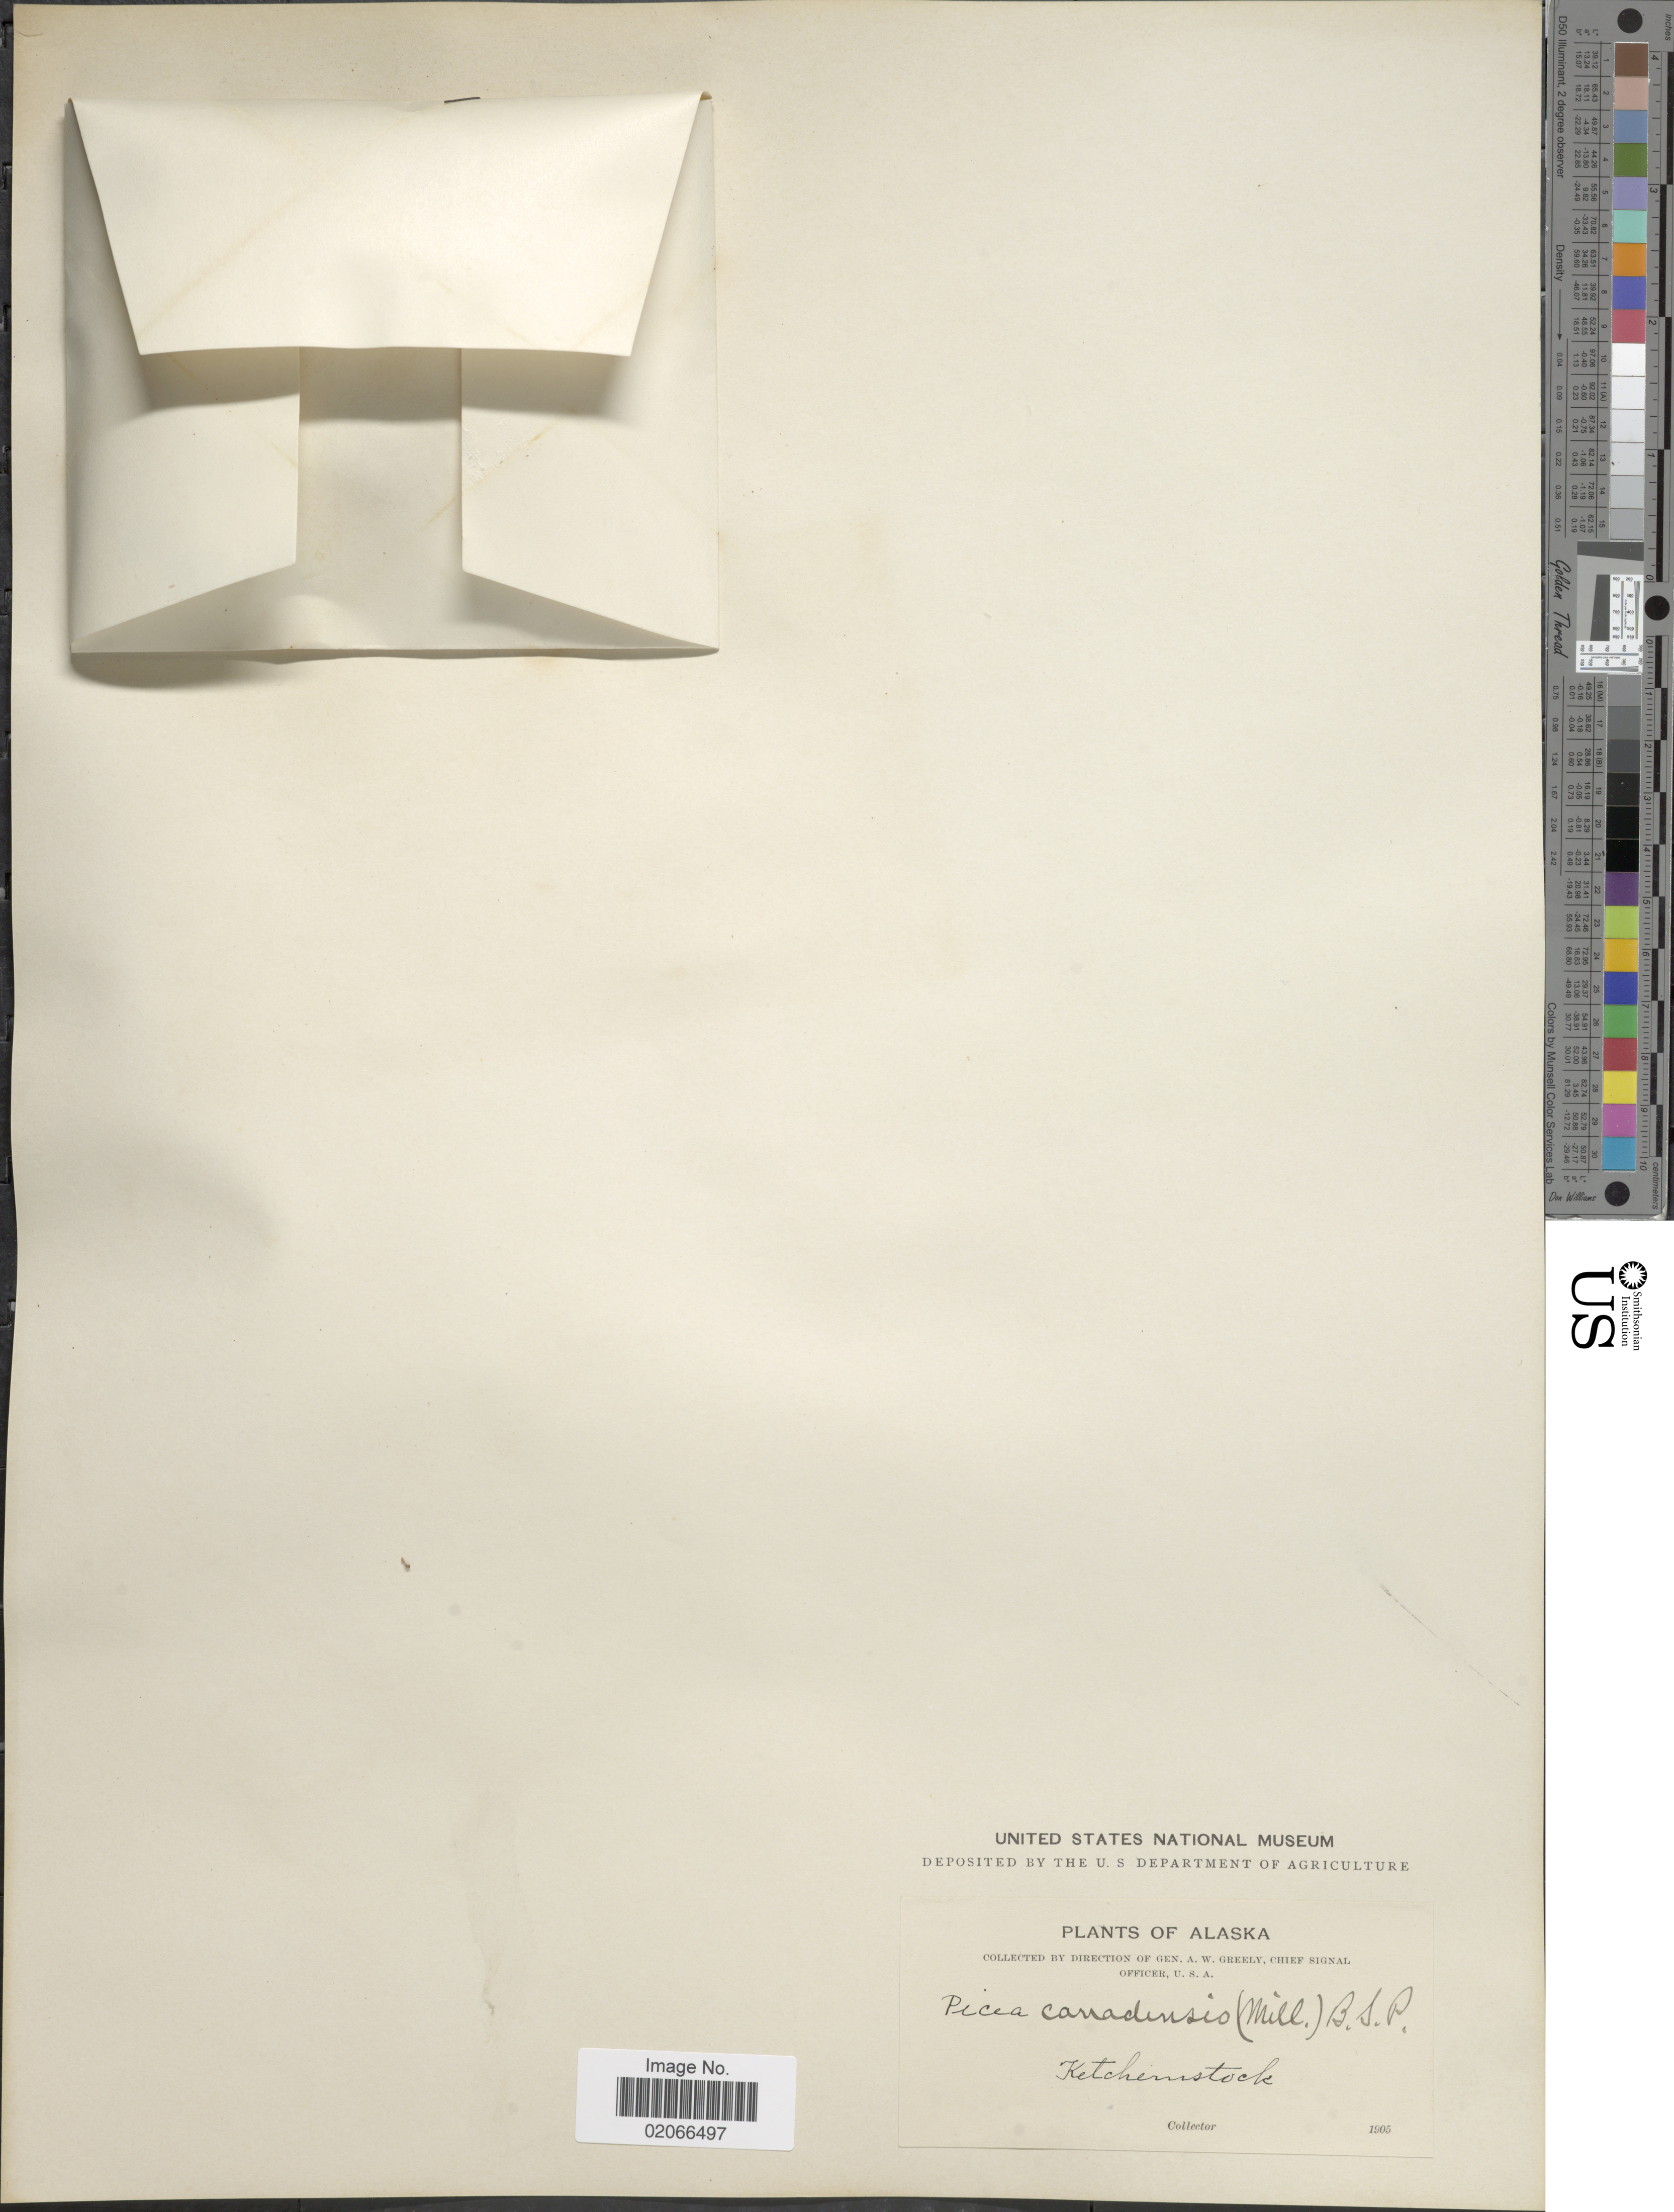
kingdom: Plantae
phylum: Tracheophyta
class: Pinopsida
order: Pinales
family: Pinaceae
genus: Picea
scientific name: Picea glauca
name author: (Moench) Voss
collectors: A. Greely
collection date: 1905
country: United States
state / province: Alaska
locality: Ketchemstock